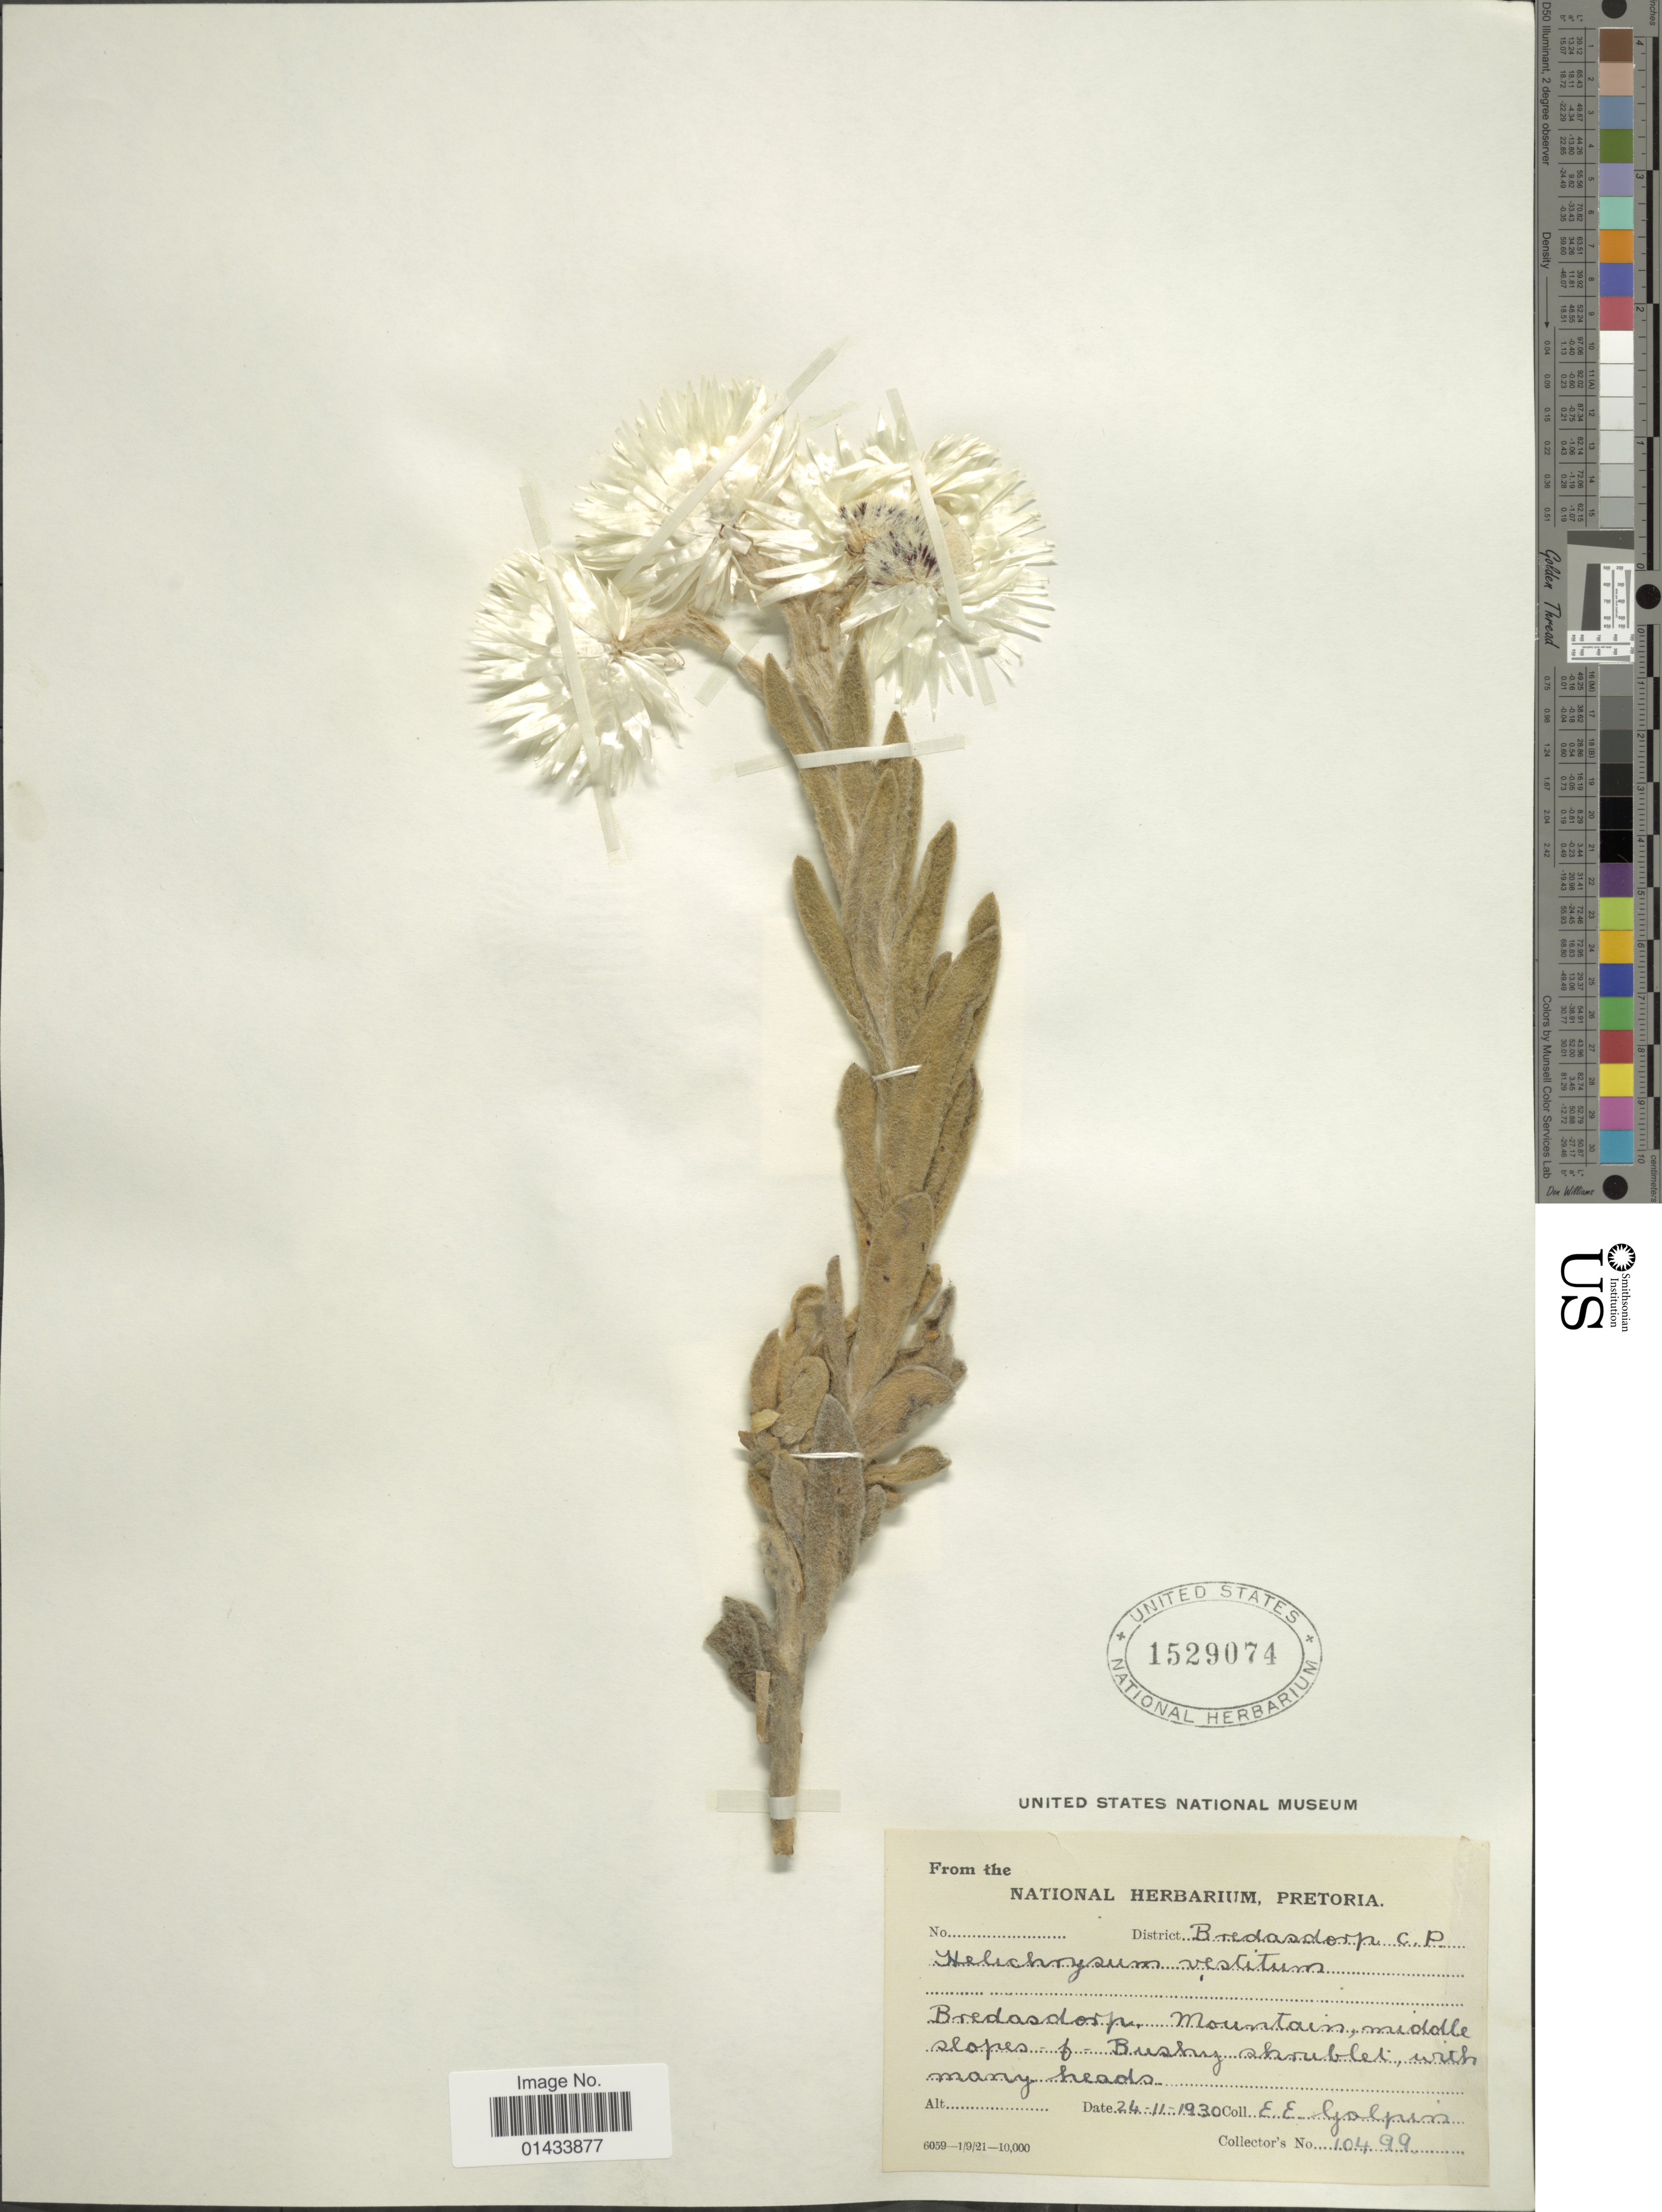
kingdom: Plantae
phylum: Tracheophyta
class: Magnoliopsida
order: Asterales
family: Asteraceae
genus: Helichrysum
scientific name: Helichrysum vestitum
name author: Willd.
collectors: E. Galpin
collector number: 10499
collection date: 1930-11-24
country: South Africa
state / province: Western Cape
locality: District Bredasdorp C. P., Bredasdorp, Mountain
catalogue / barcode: US 1529074